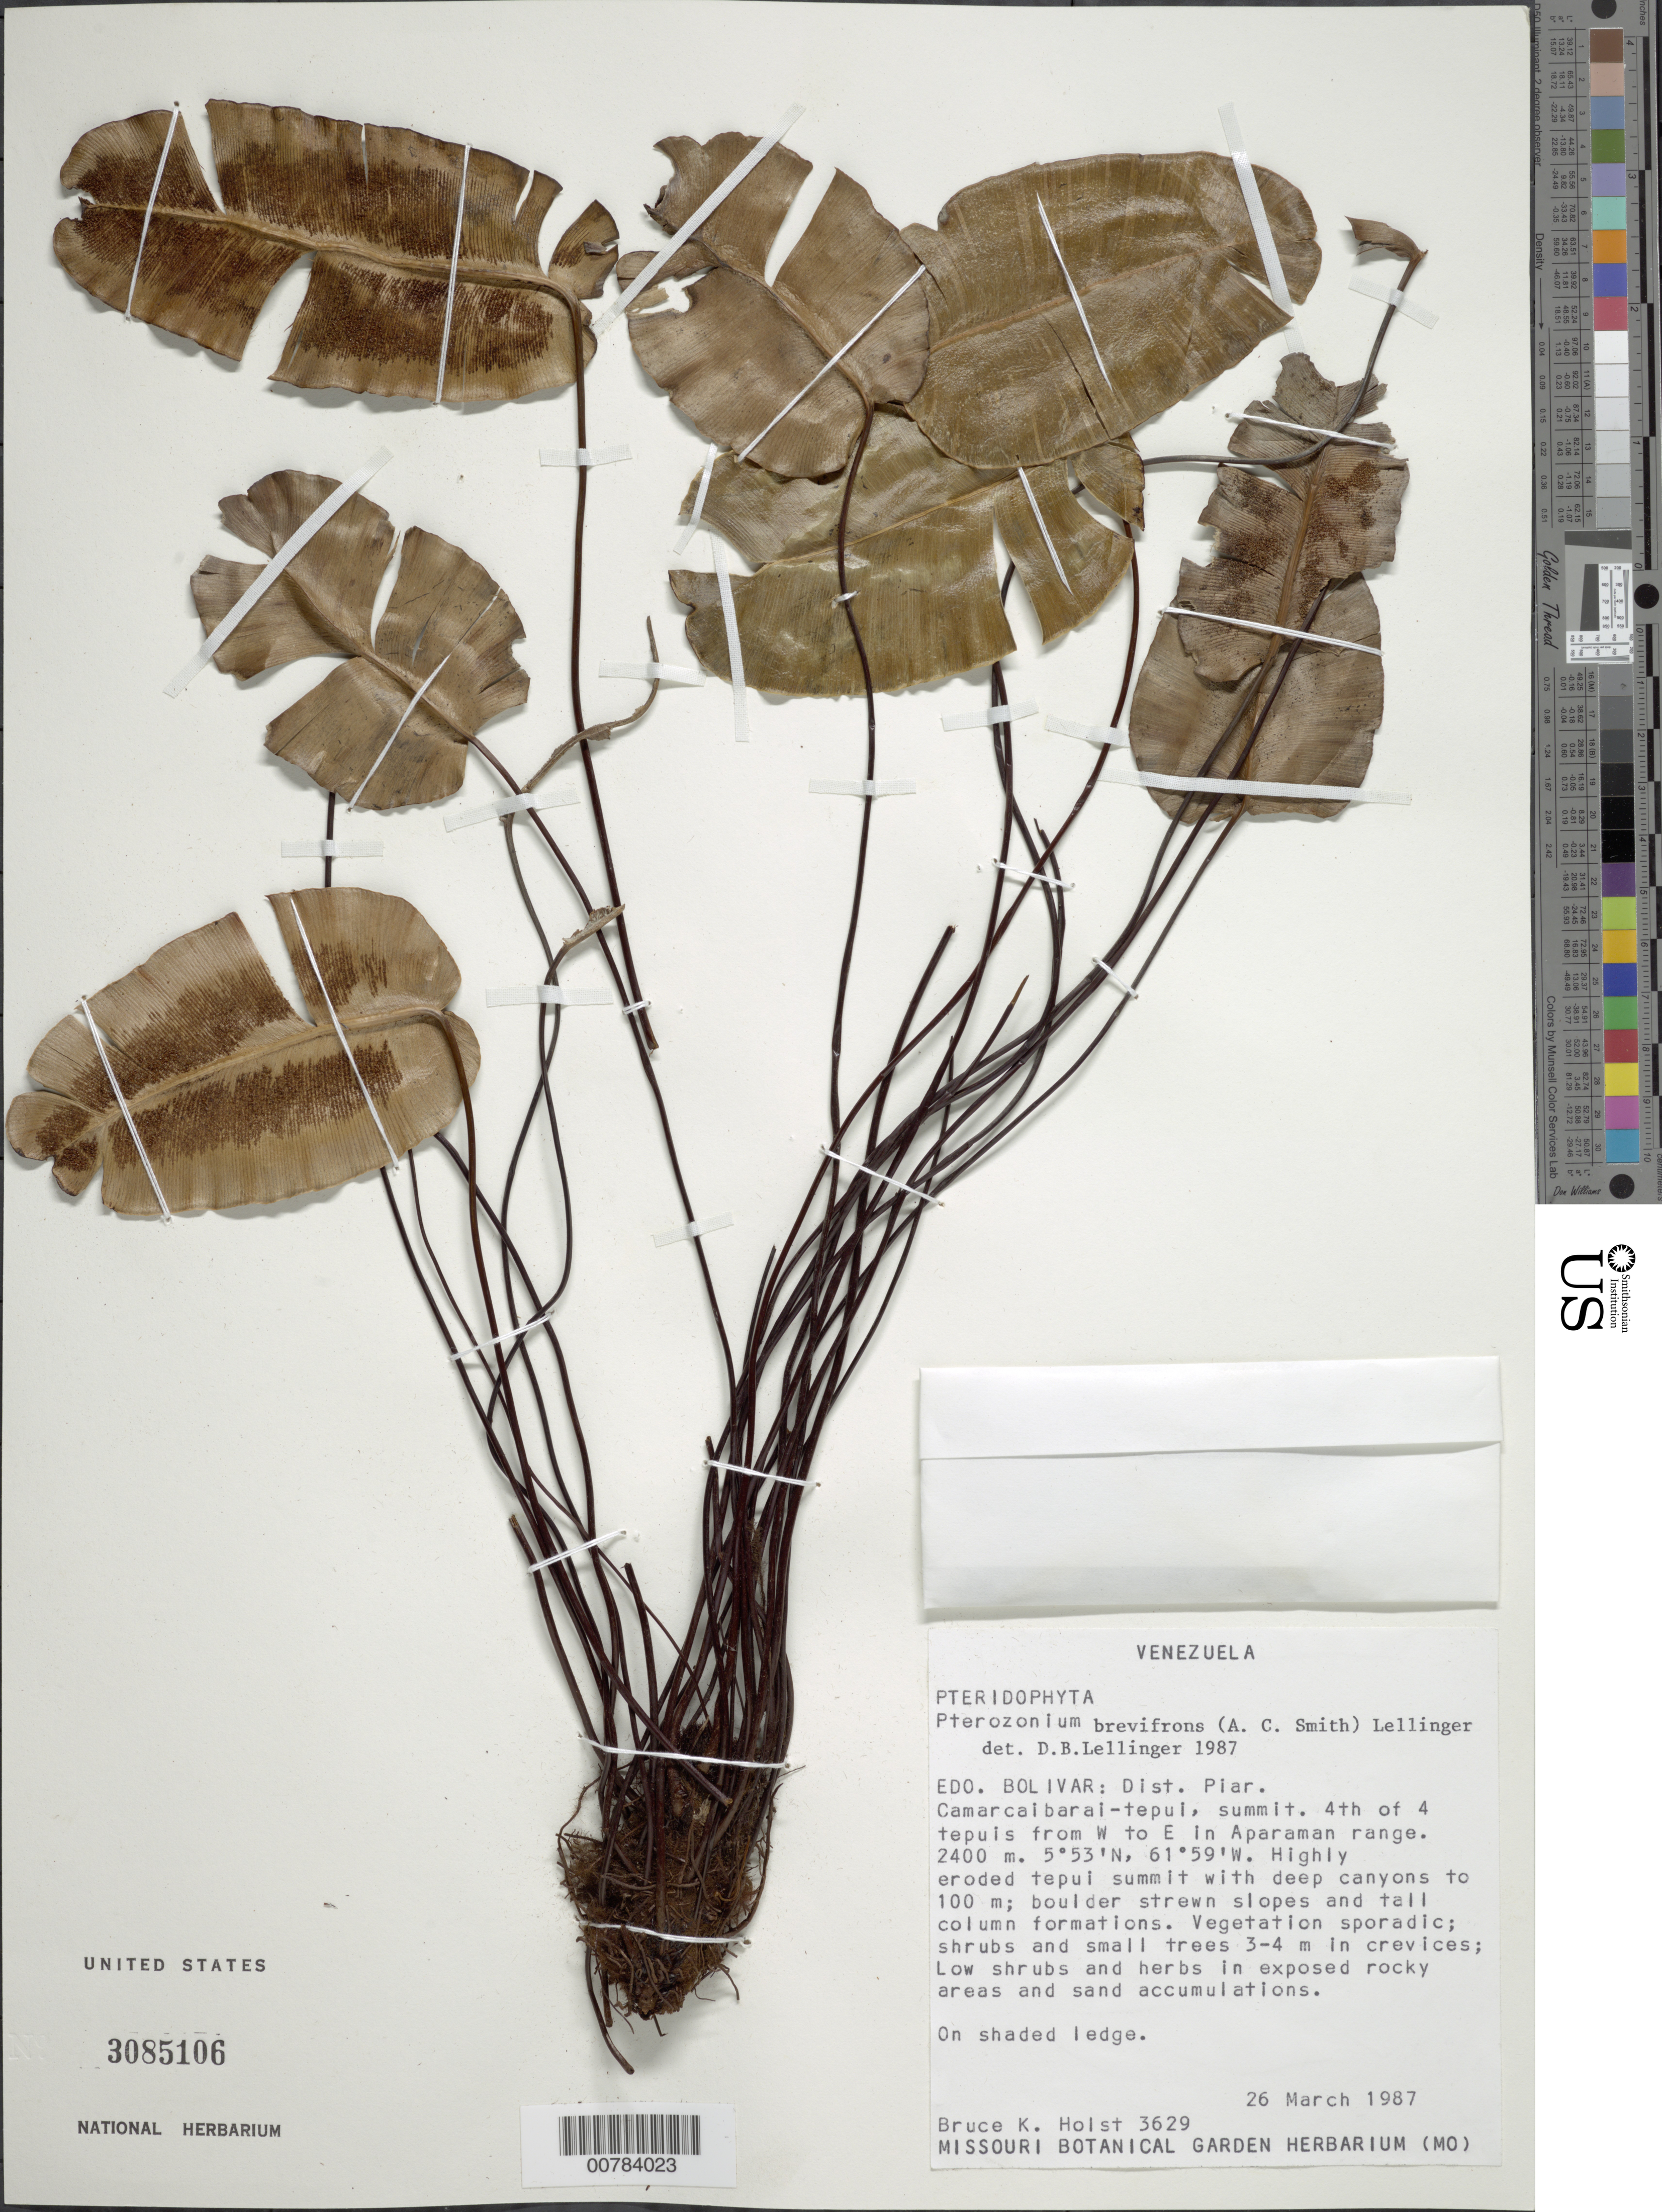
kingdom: Plantae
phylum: Tracheophyta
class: Polypodiopsida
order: Polypodiales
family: Pteridaceae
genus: Pterozonium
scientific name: Pterozonium brevifrons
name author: (A.C. Sm.) Lellinger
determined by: Lellinger, David B., (BOT), Smithsonian Institution - National Museum of Natural History (UNITED STATES)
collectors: B. Holst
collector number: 3629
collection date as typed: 26-Mar-87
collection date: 1987-03-26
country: Venezuela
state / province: Bolívar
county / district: Piar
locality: Camarcaibarai-tepuí, summit 4th of 4 tepuís from W to E in Aparaman range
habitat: Eroded tepui summit with deep canyons to 100 m; vegetation sporadic, low shurbs and herbs in exposed rocky areas and sand accumulations,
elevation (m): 2400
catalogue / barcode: US 3085106